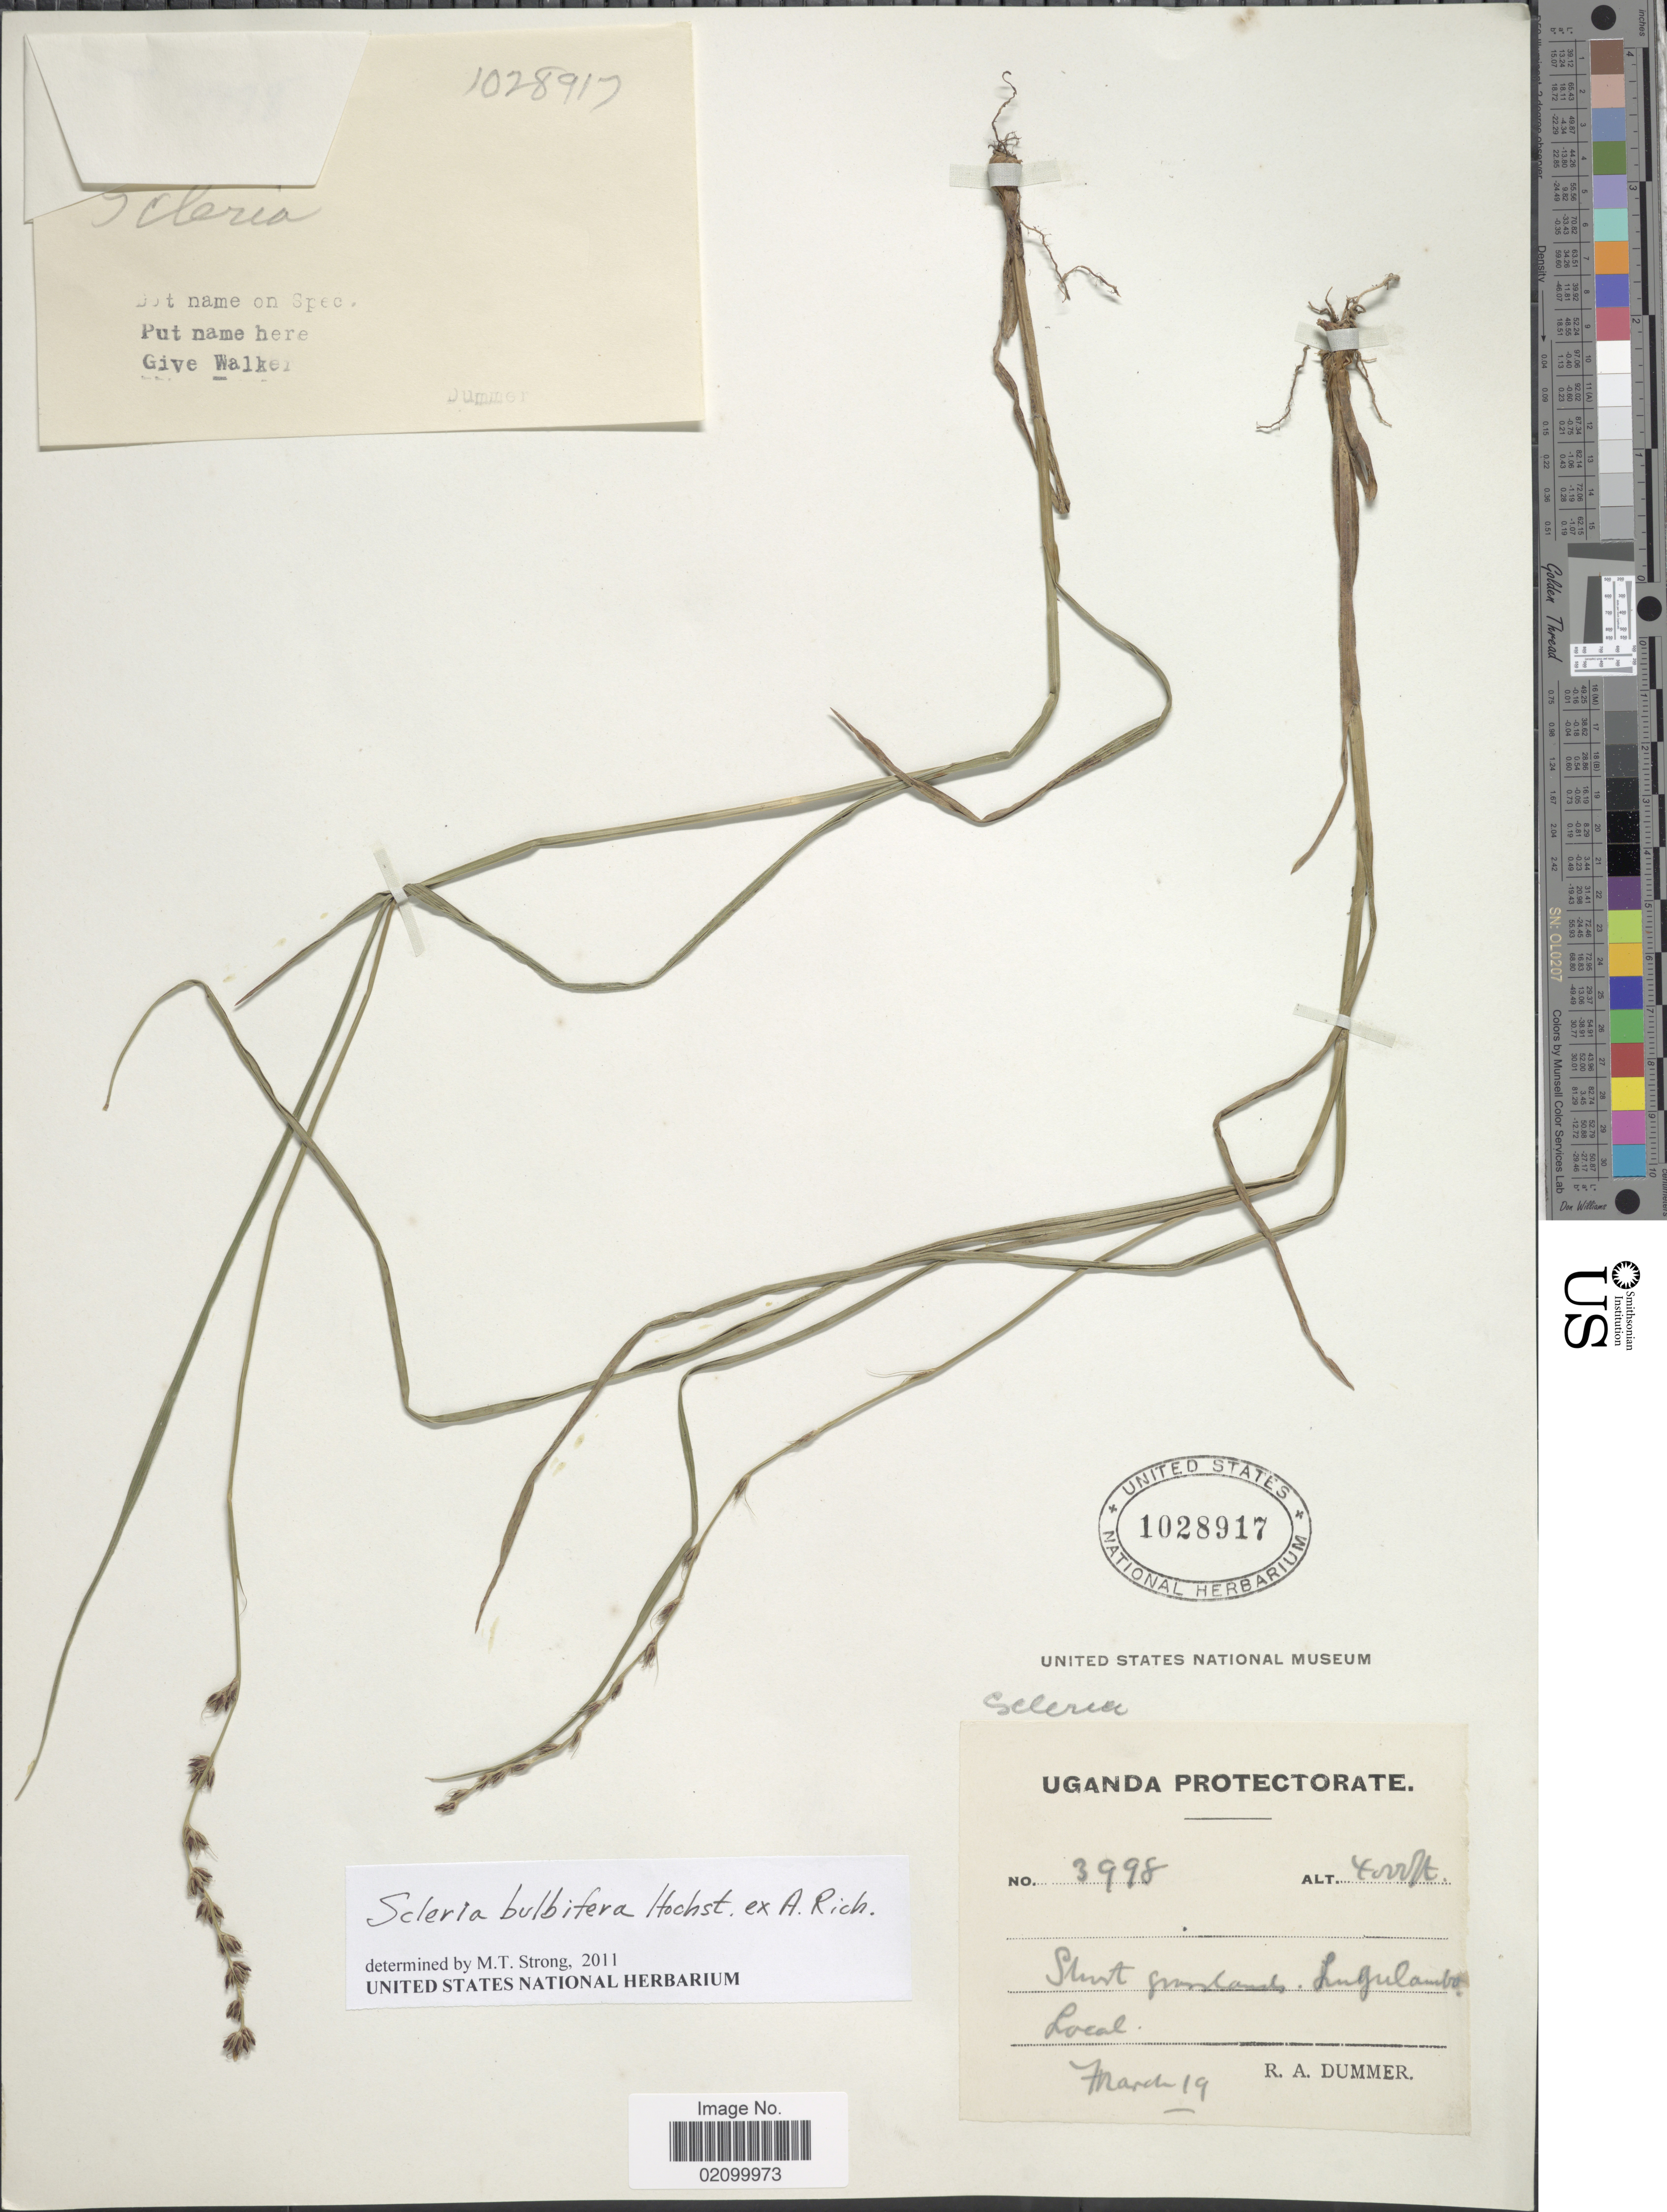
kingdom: Plantae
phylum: Tracheophyta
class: Liliopsida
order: Poales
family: Cyperaceae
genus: Scleria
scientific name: Scleria bulbifera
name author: Hochst. ex A. Rich.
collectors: R. Dümmer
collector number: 3998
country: Uganda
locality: Lugalambo.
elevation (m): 1219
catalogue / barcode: US 1028917